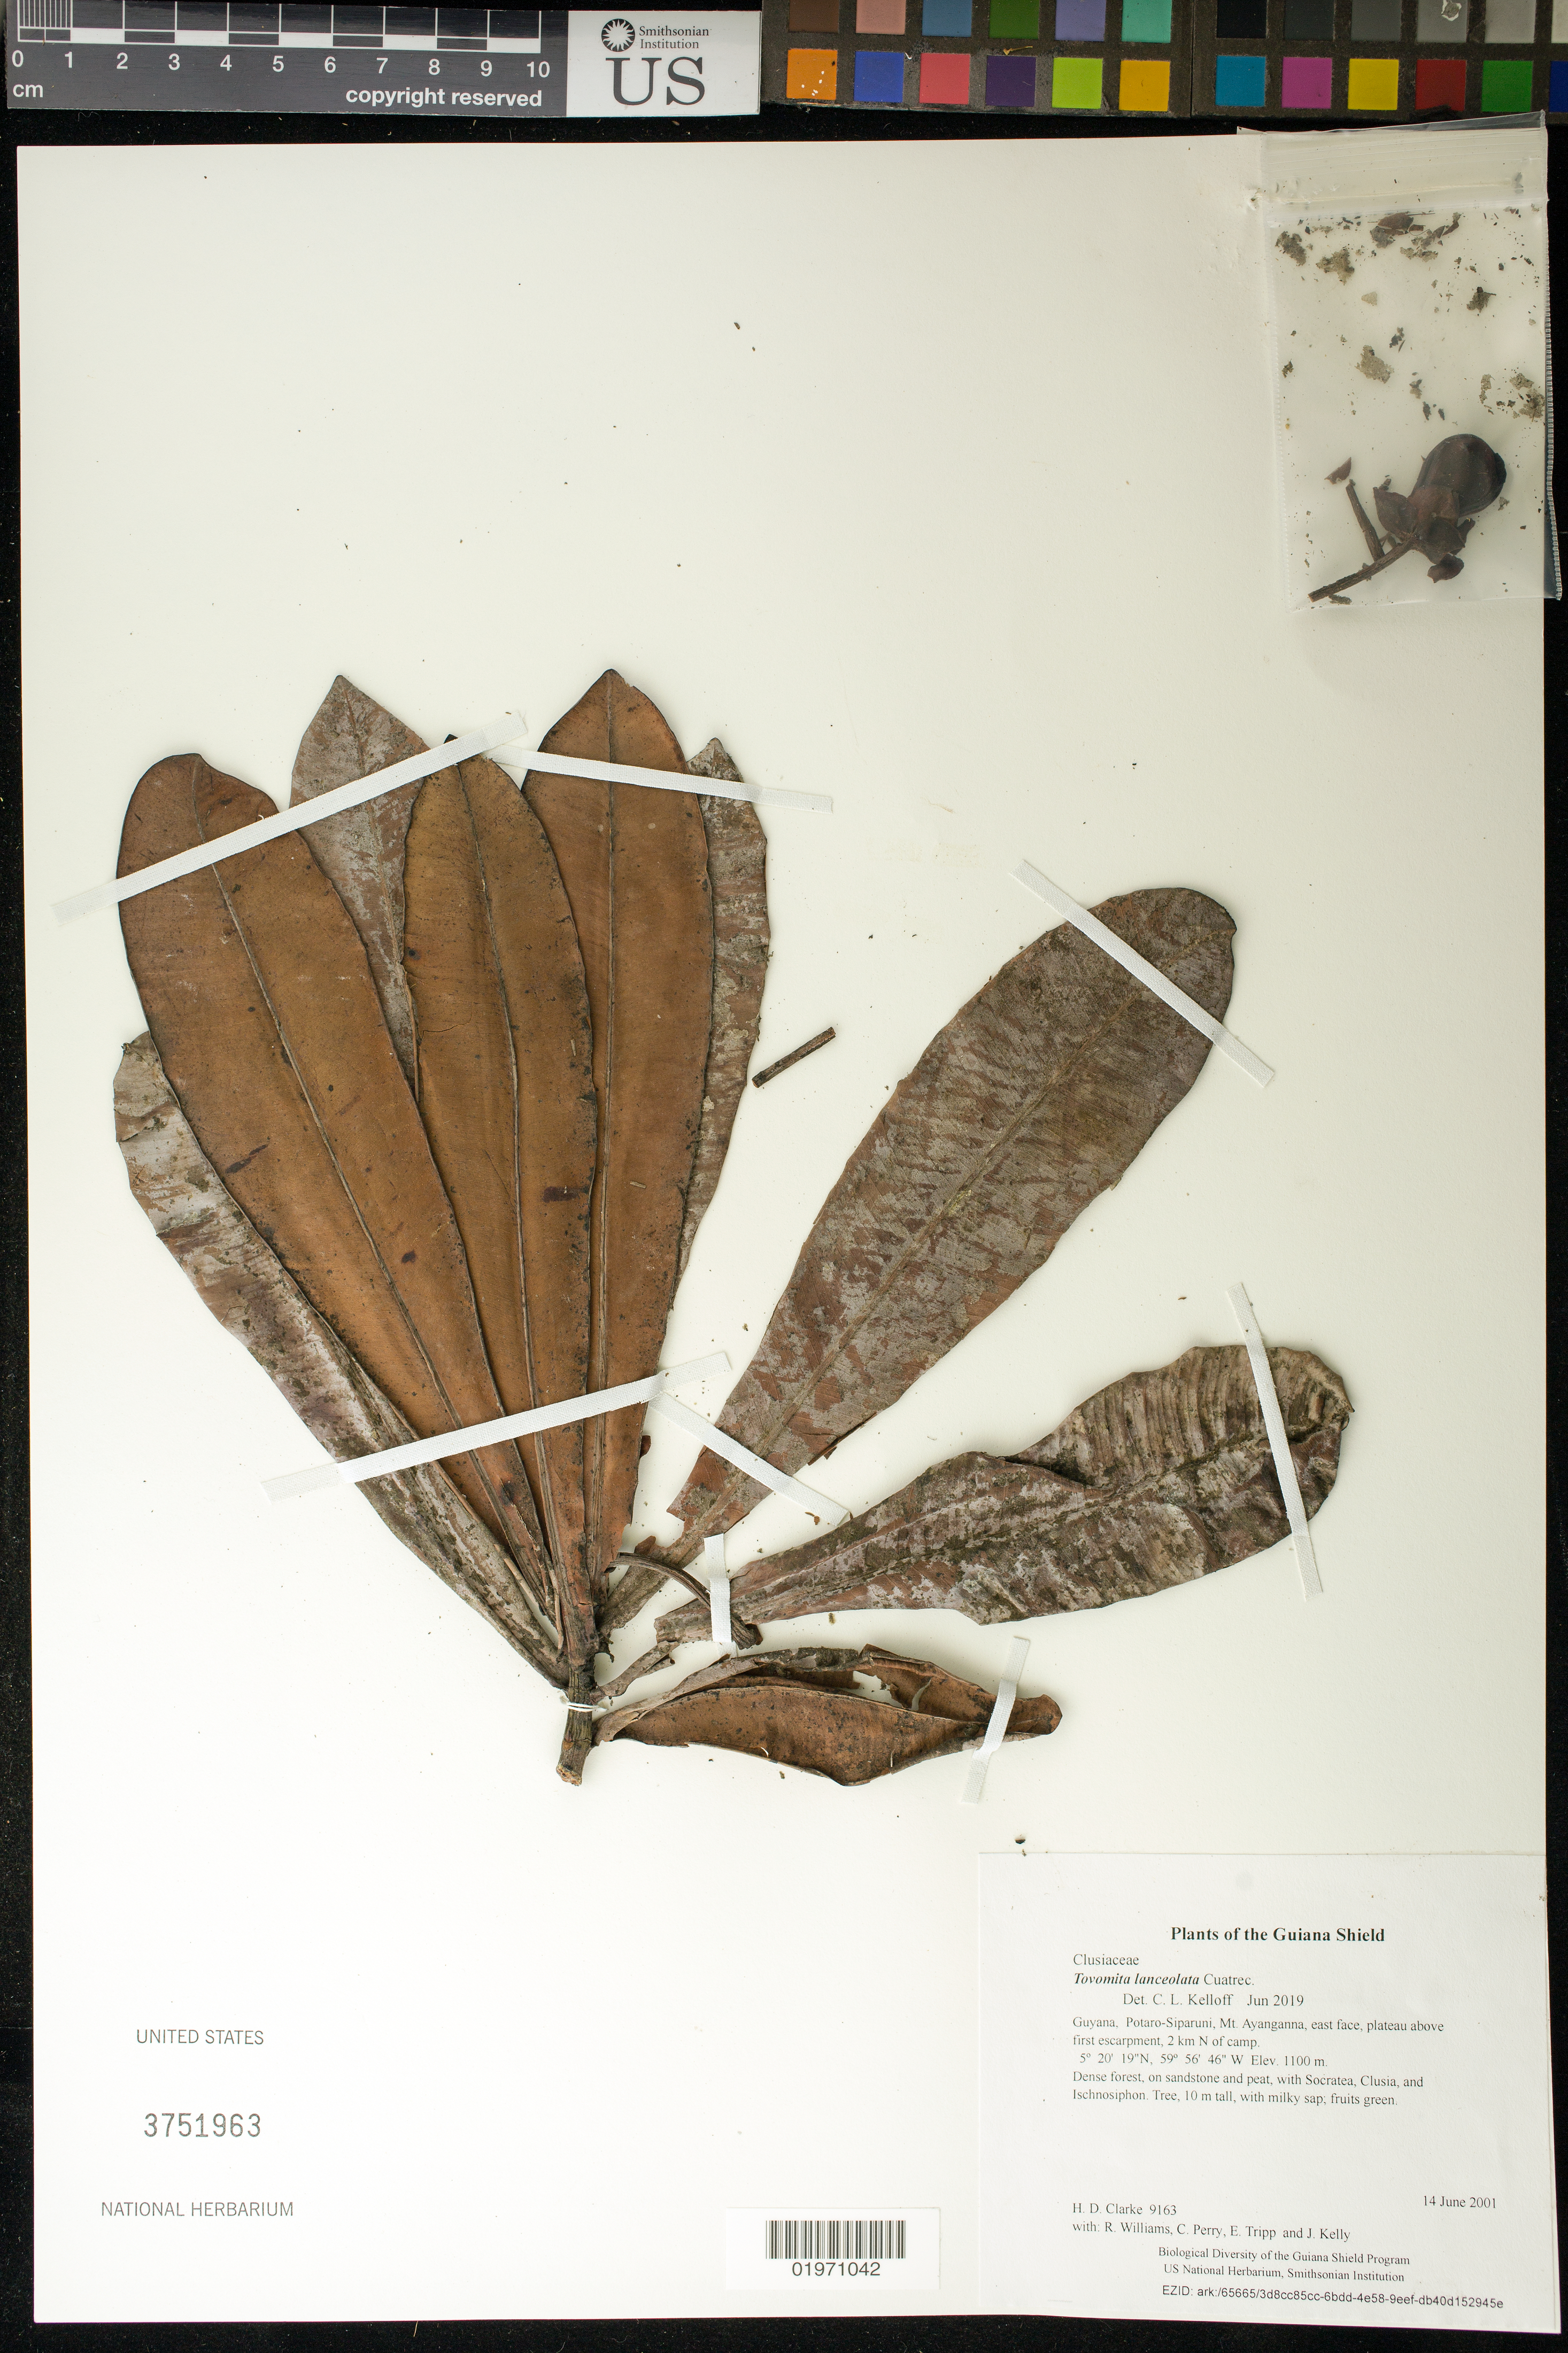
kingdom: Plantae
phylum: Tracheophyta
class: Magnoliopsida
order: Malpighiales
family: Clusiaceae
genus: Arawakia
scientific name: Arawakia lanceolata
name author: (Cuatrec.) L. Marinho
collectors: H. D. Clarke, R. Williams, C. Perry, E. Tripp & J. Kelly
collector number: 9163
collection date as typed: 14 June 2001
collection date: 2001-06-14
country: Guyana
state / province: Potaro-Siparuni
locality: Mt. Ayanganna, east face, plateau above first escarpment, 2 km N of camp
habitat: Dense forest, on sandstone and peat, with Socratea, Clusia, and Ischnosiphon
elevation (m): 1100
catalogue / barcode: US 3751963